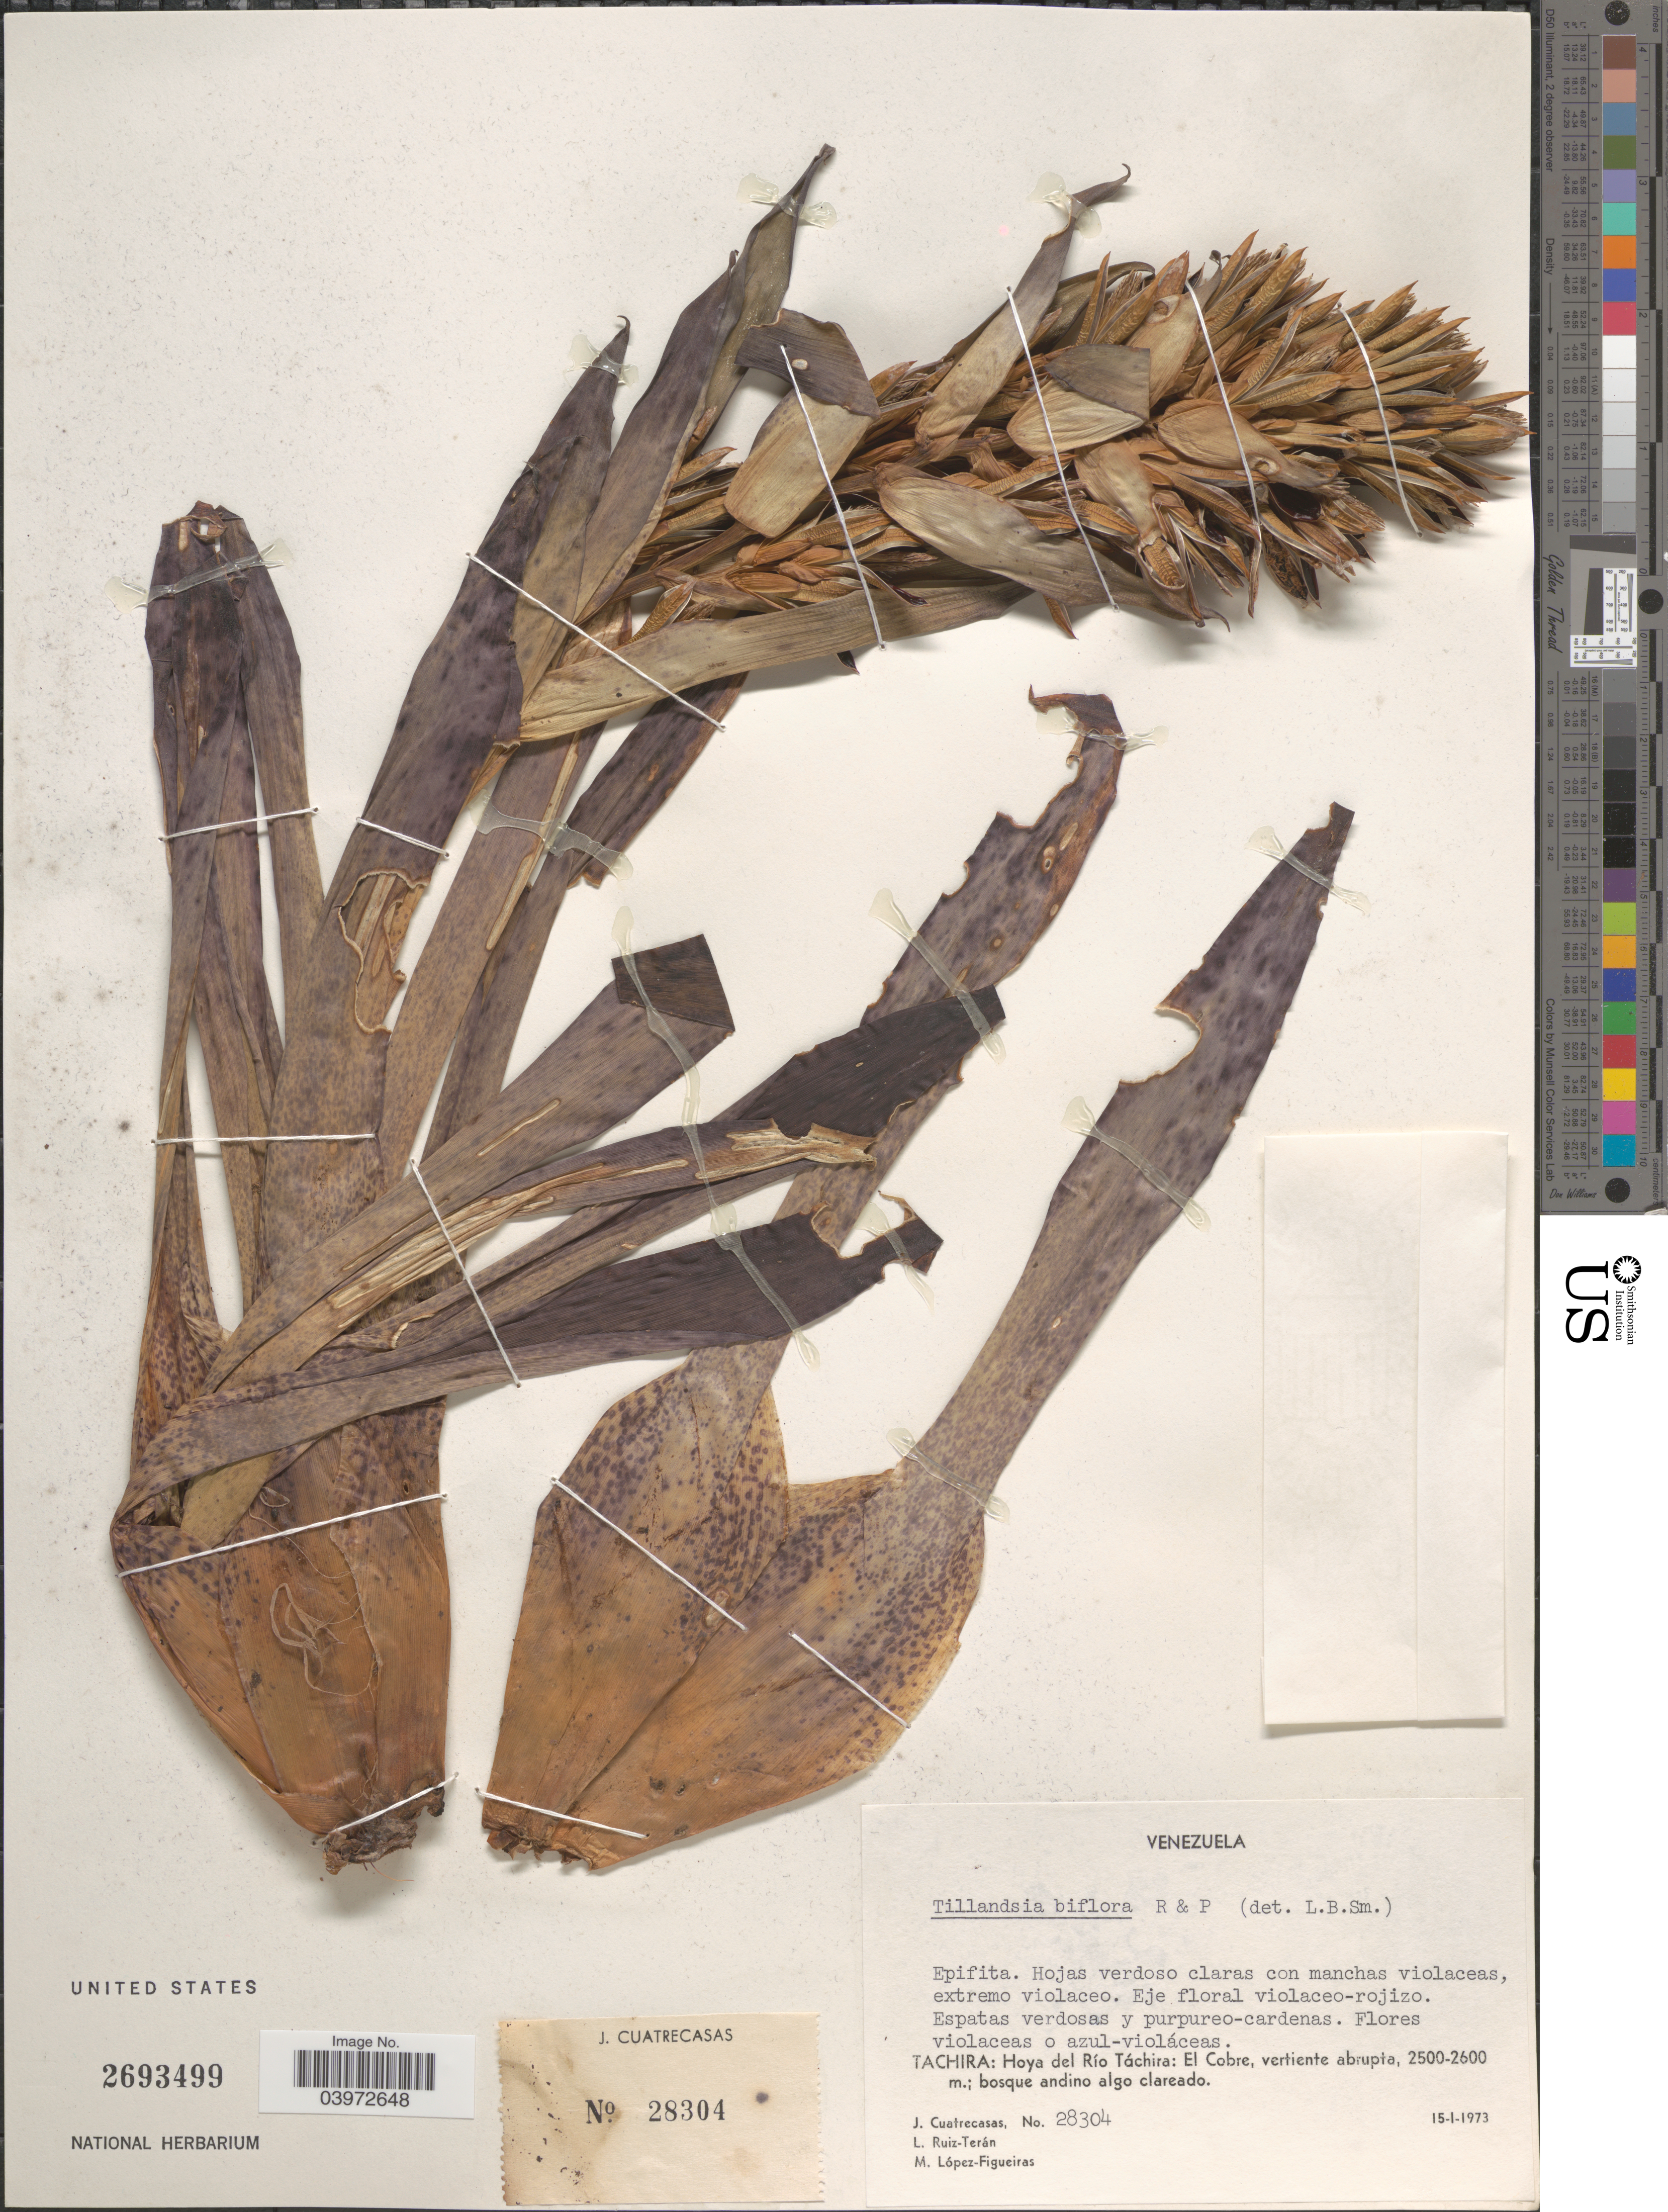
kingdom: Plantae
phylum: Tracheophyta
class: Liliopsida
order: Poales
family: Bromeliaceae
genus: Tillandsia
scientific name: Tillandsia biflora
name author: Ruiz & Pav.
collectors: J. Cuatrecasas, L. E. Ruíz-Terán & M. Lopéz-F.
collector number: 28304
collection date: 1973-01-15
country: Venezuela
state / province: Tachira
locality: Hoya del Río Táchira: El Cobre, vertiente abrupta.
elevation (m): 2500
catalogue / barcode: US 2693499